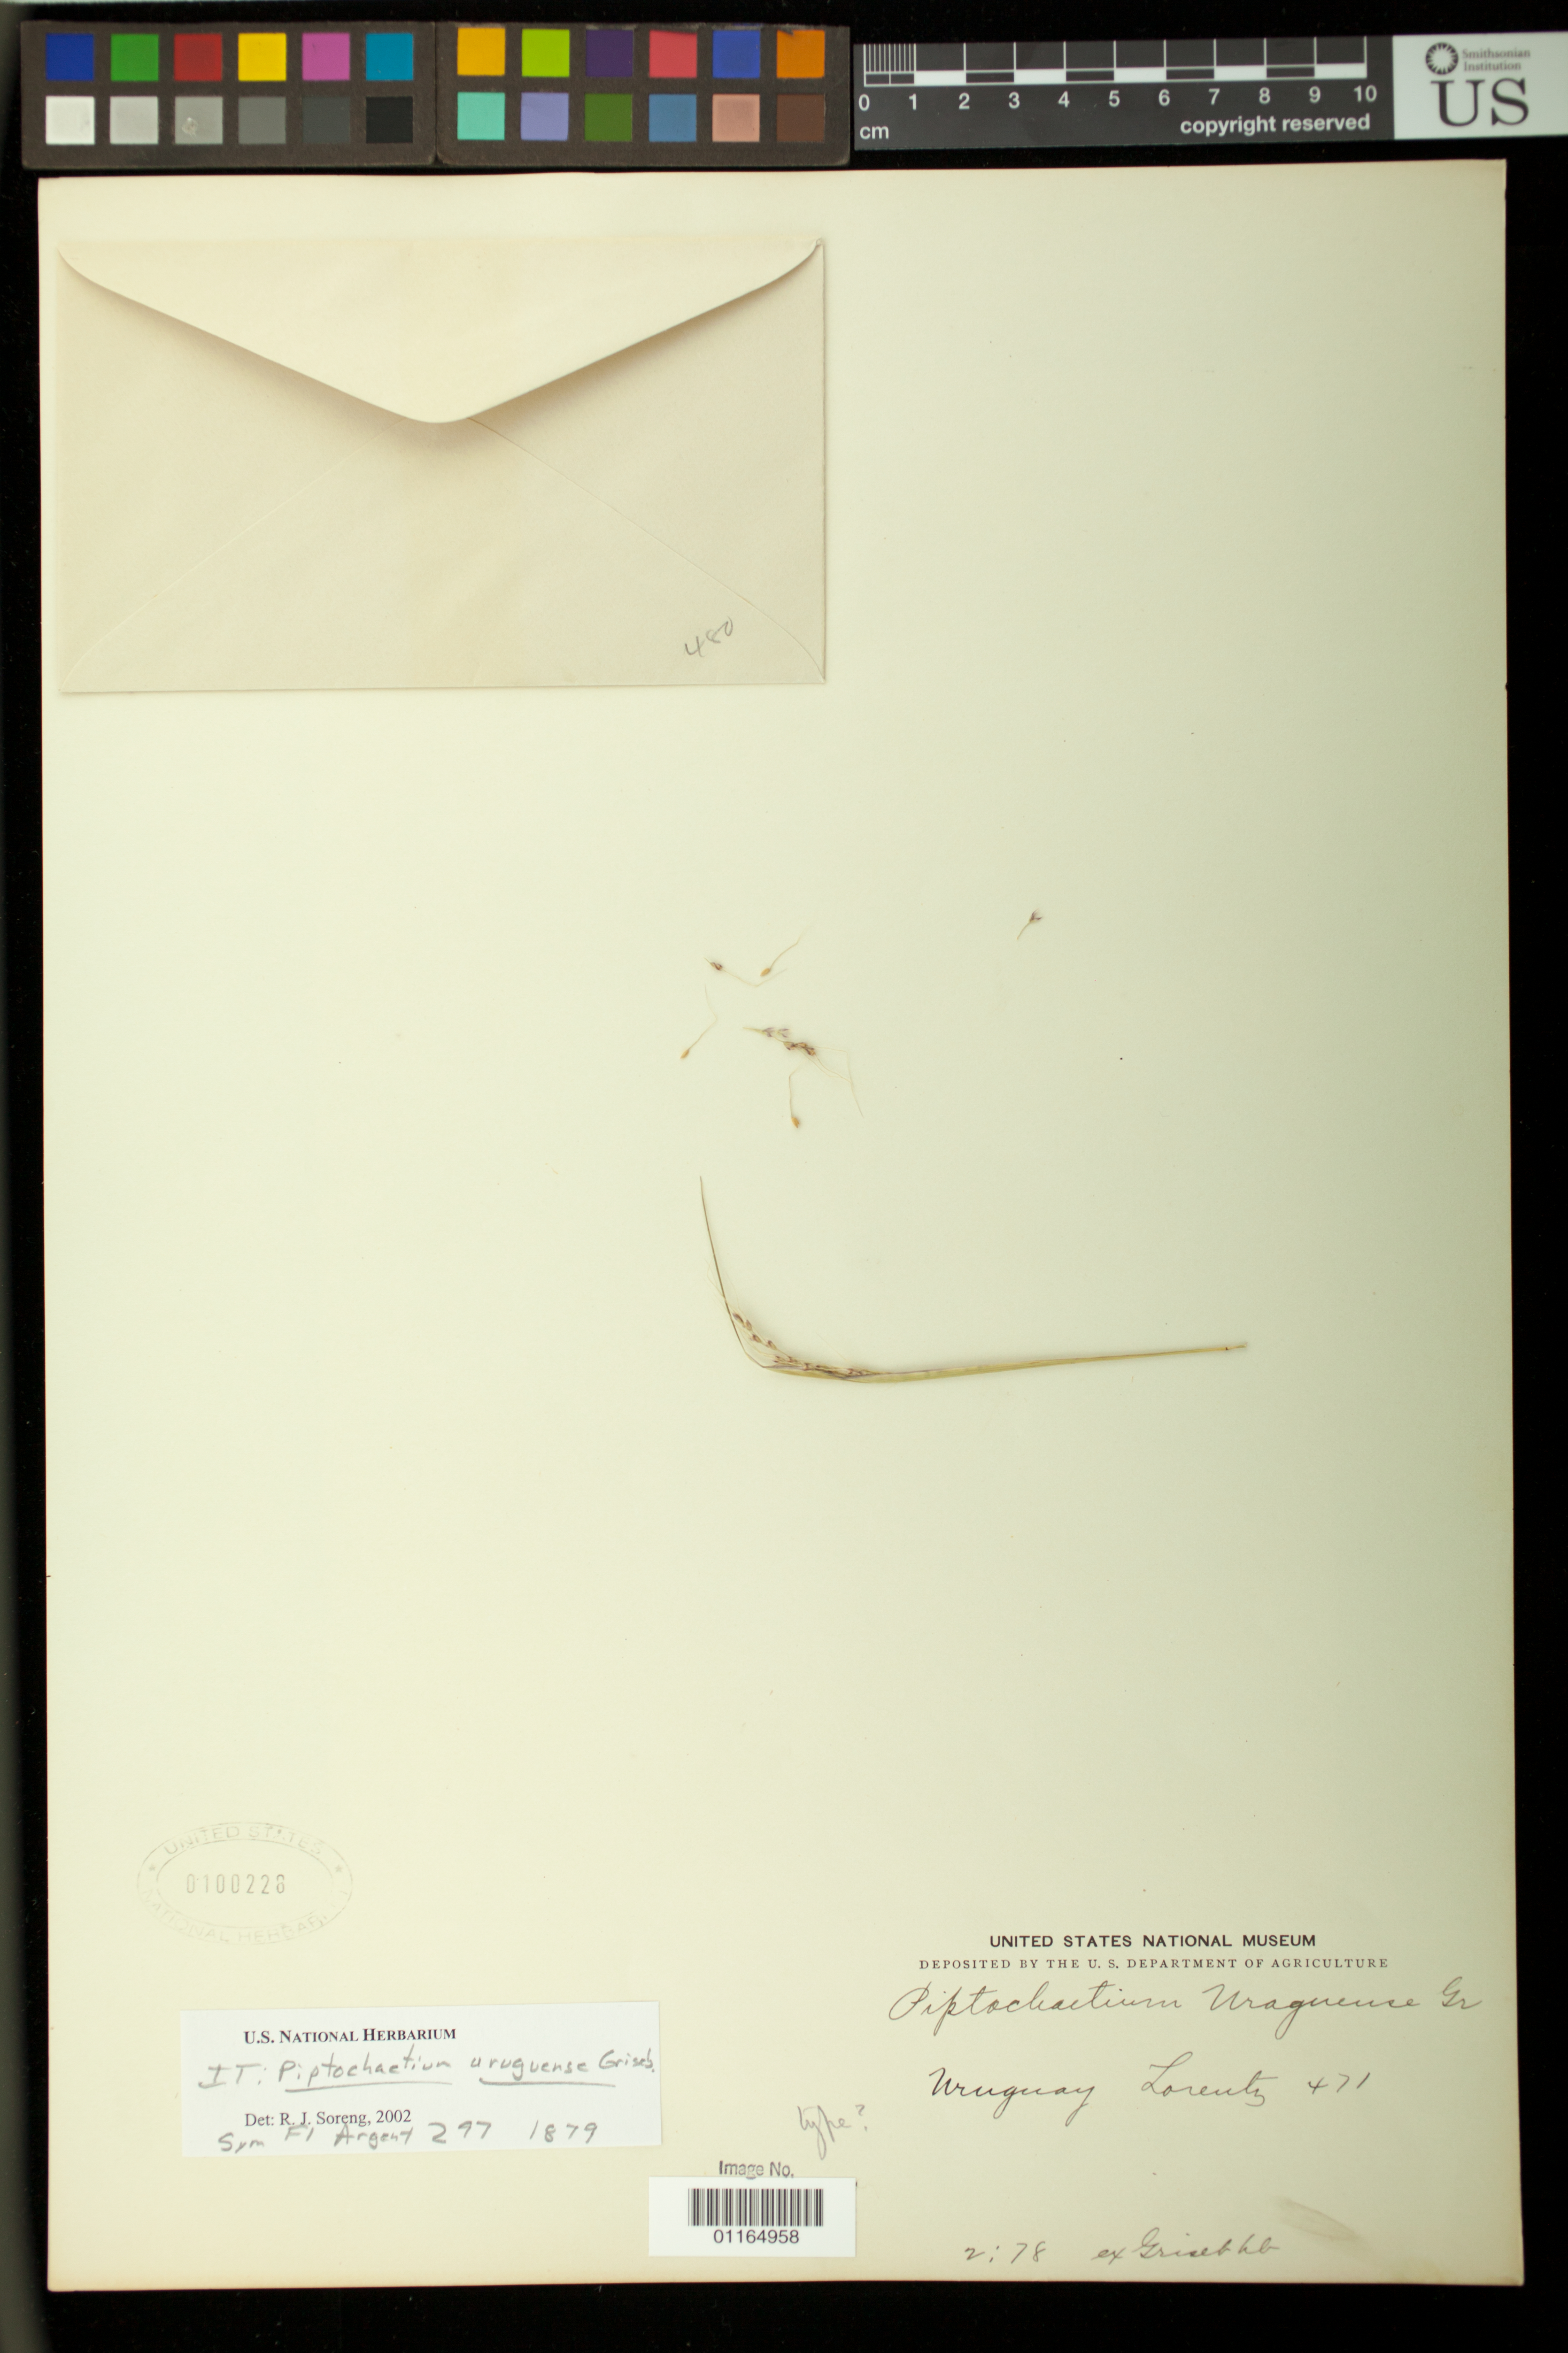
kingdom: Plantae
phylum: Tracheophyta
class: Liliopsida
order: Poales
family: Poaceae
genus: Piptochaetium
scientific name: Piptochaetium uruguense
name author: Griseb.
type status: Type Collection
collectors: P. G. Lorentz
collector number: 471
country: Uruguay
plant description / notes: Fragmentary material of type specimen ex herb. Griseb.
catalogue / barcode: US 100228